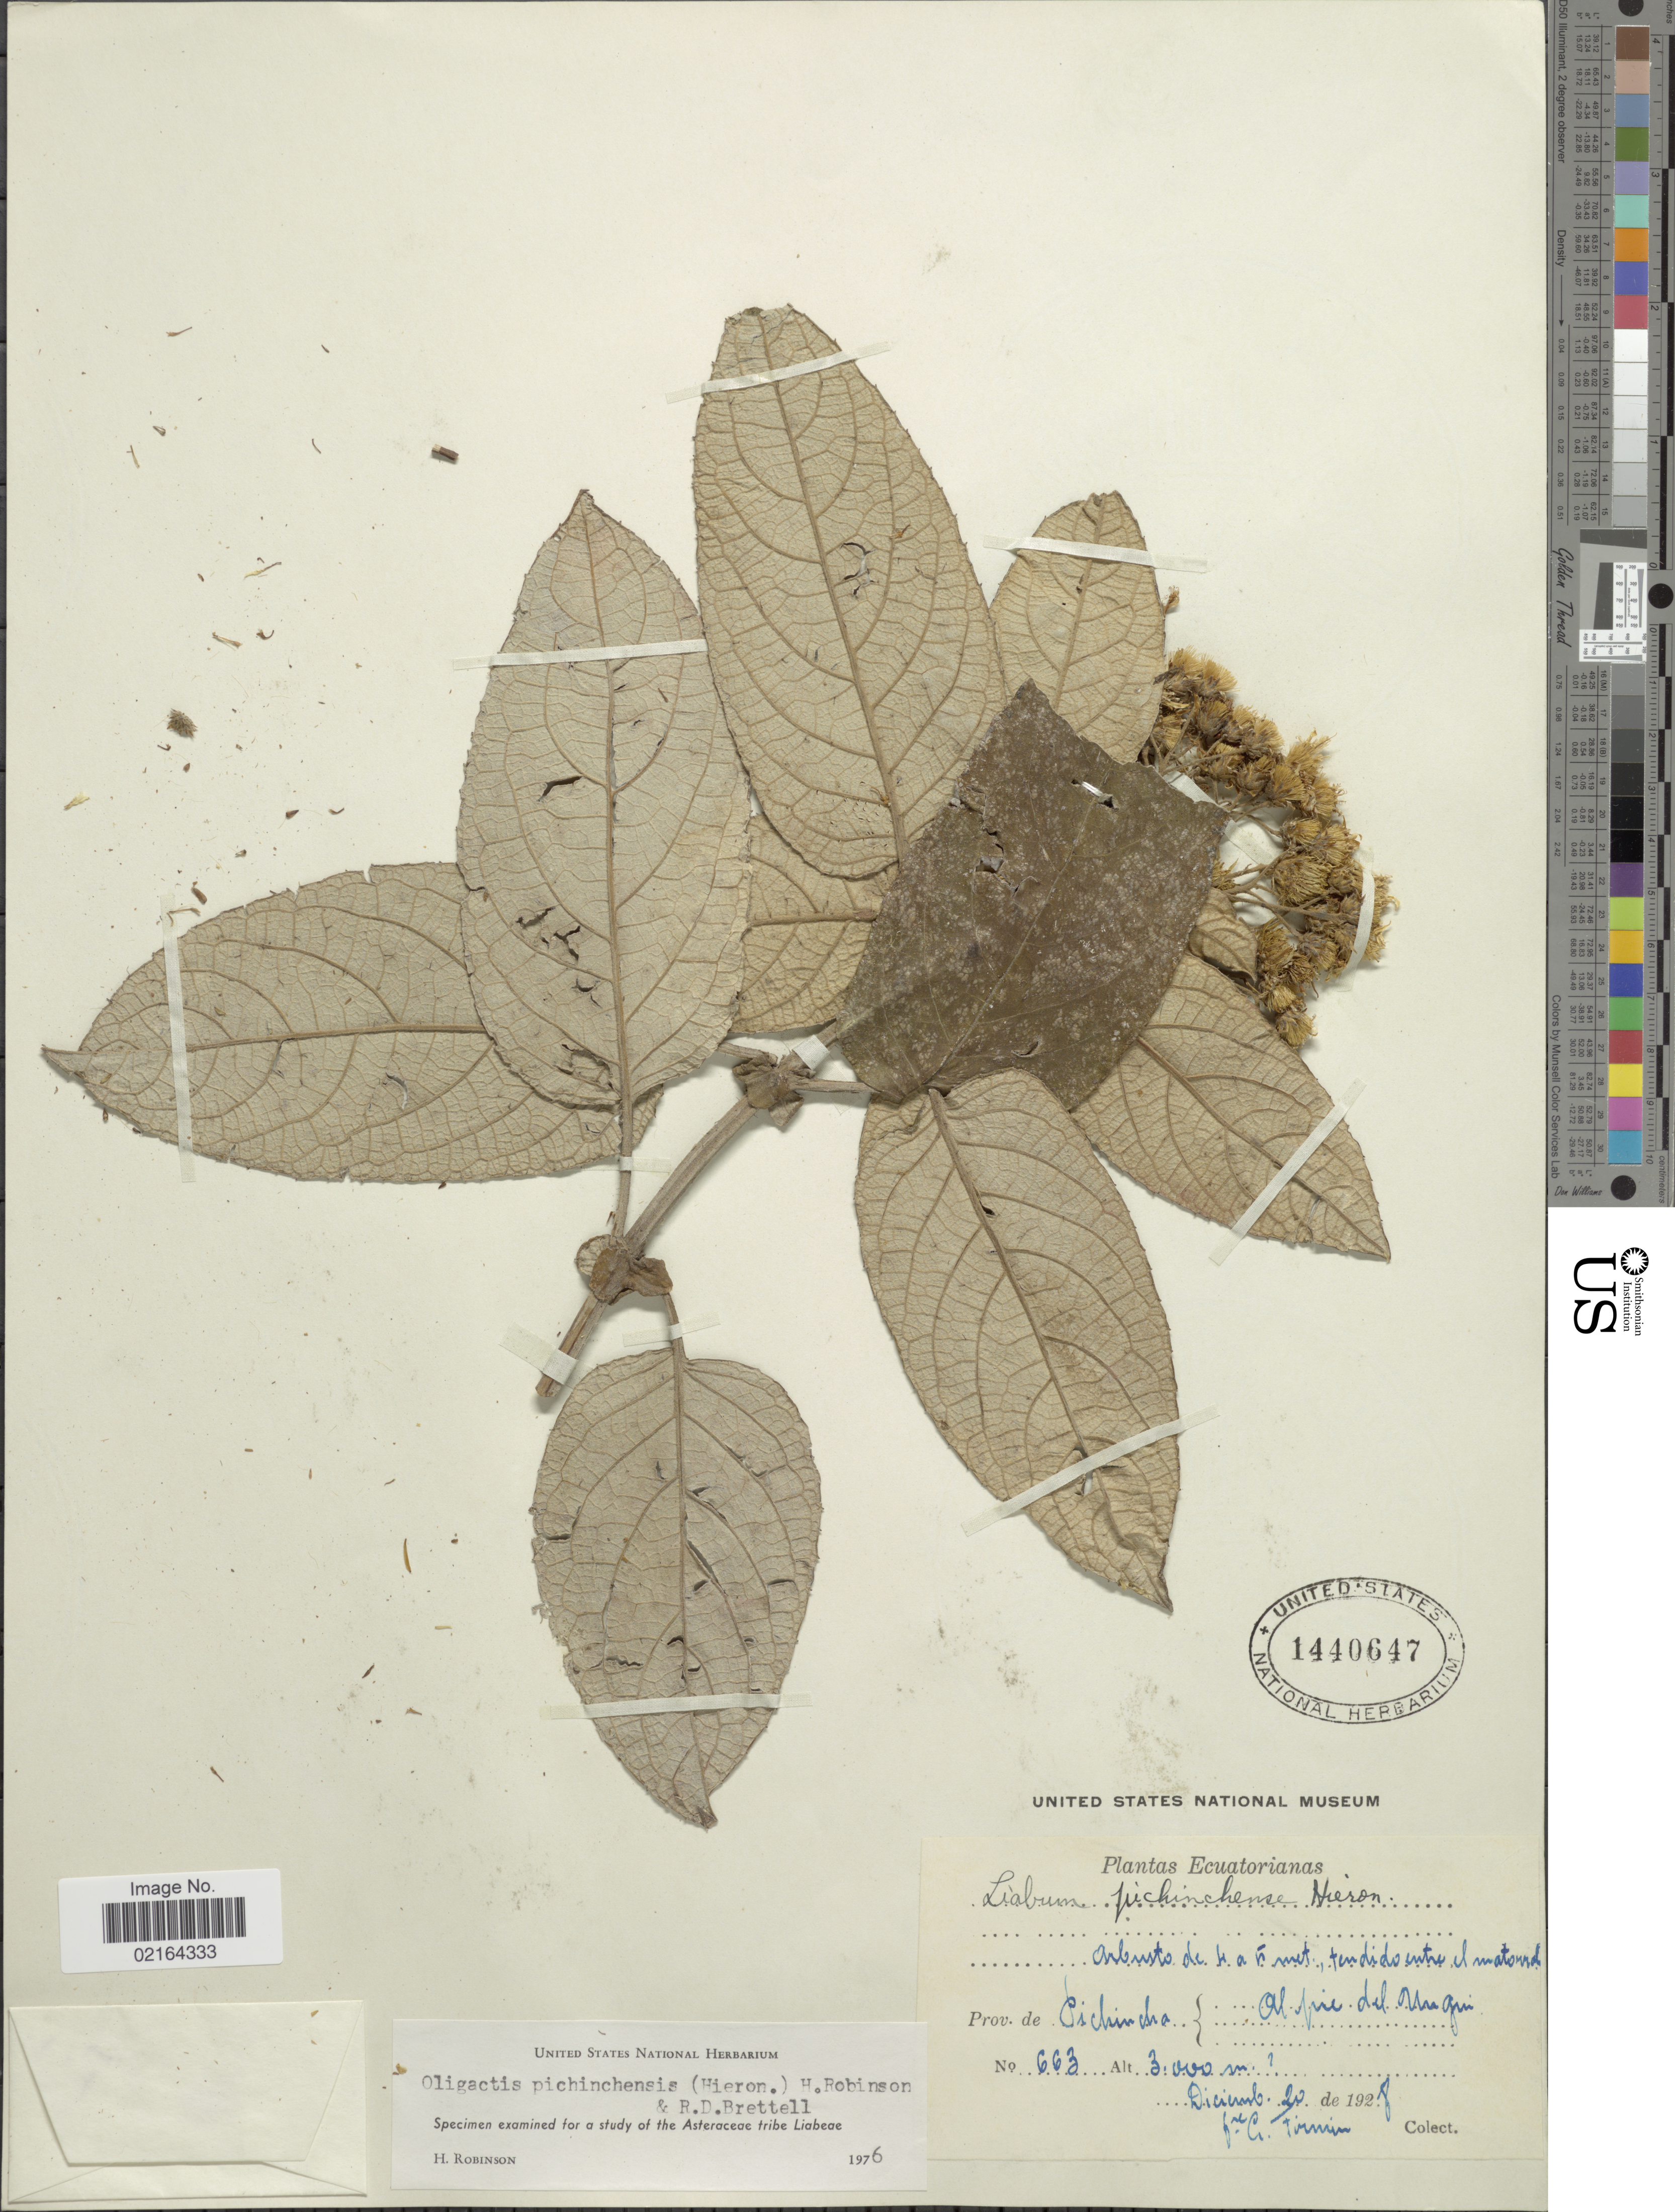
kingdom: Plantae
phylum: Tracheophyta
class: Magnoliopsida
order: Asterales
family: Asteraceae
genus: Sampera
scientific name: Sampera pichinichensis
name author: (Hieron.) V.A. Funk & H. Rob.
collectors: F. Firmin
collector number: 663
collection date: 1928-12-20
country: Ecuador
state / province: Pichincha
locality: Prov. de Pichincha, al pie del Ungui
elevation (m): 3000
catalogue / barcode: US 1440647